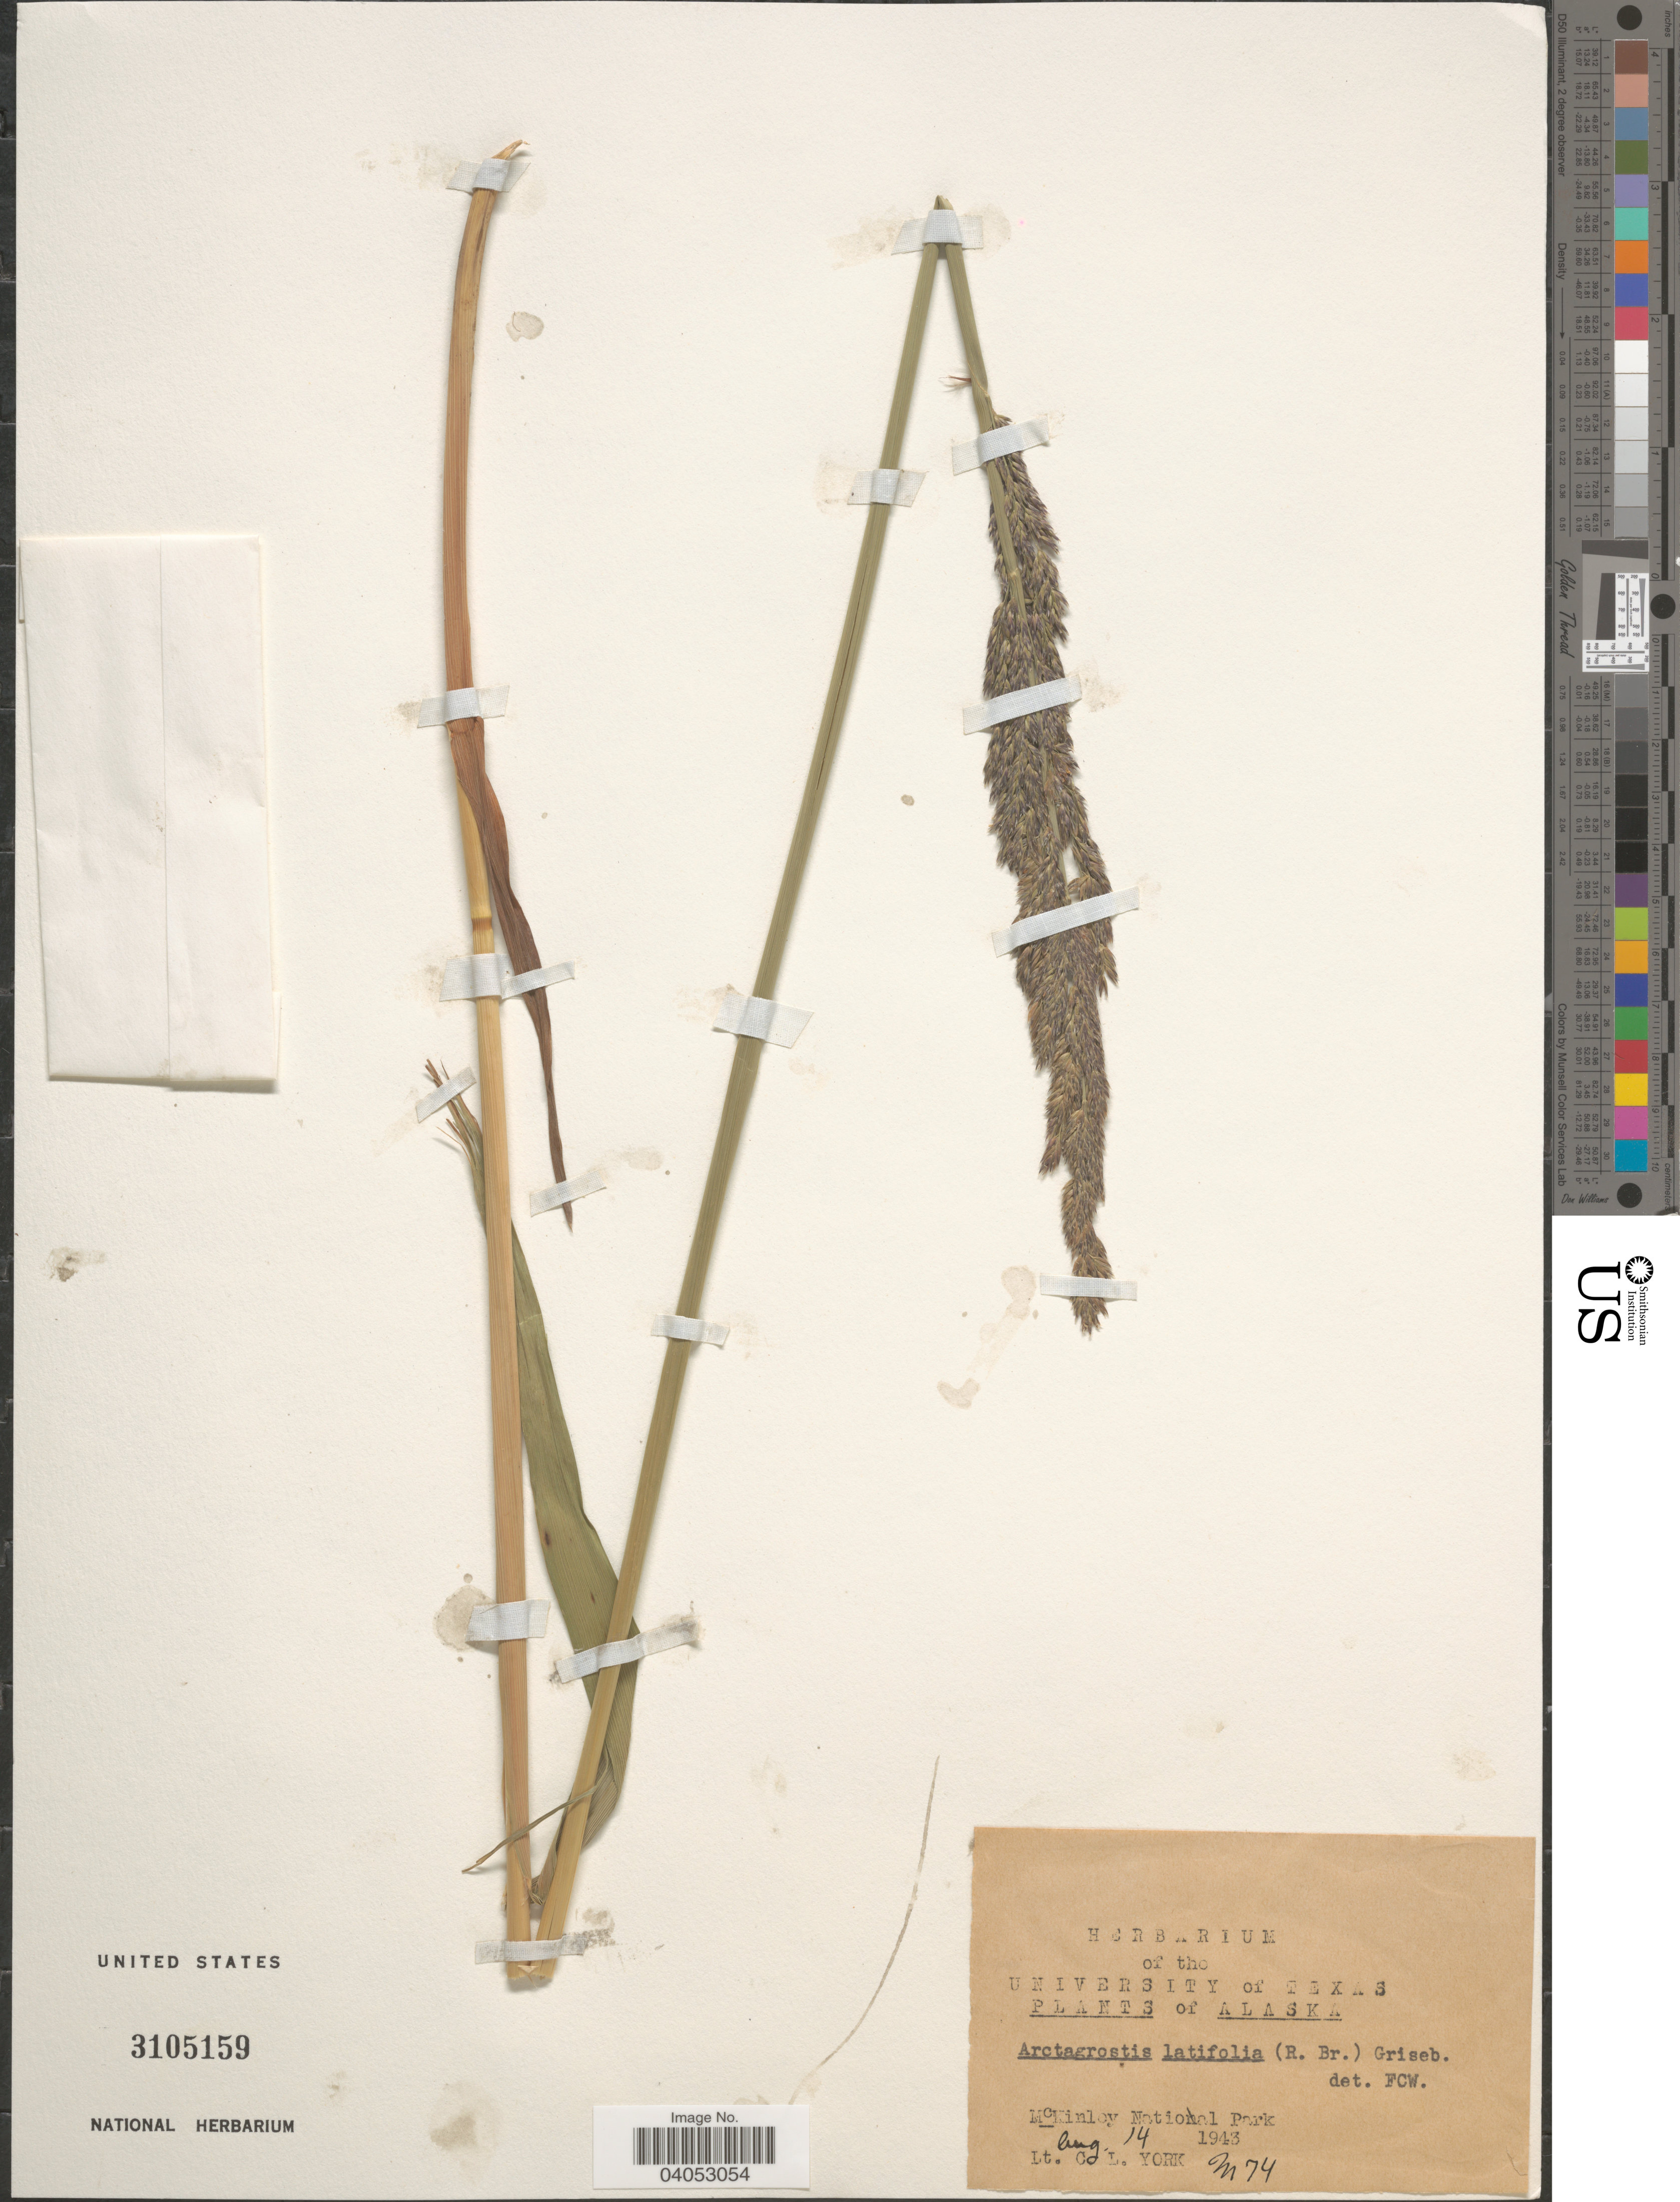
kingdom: Plantae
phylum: Tracheophyta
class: Liliopsida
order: Poales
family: Poaceae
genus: Arctagrostis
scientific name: Arctagrostis latifolia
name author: (R. Br.) Griseb.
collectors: C. L. York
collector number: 74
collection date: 1943-08-14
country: United States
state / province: Alaska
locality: McKinley National Park.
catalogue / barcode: US 3105159